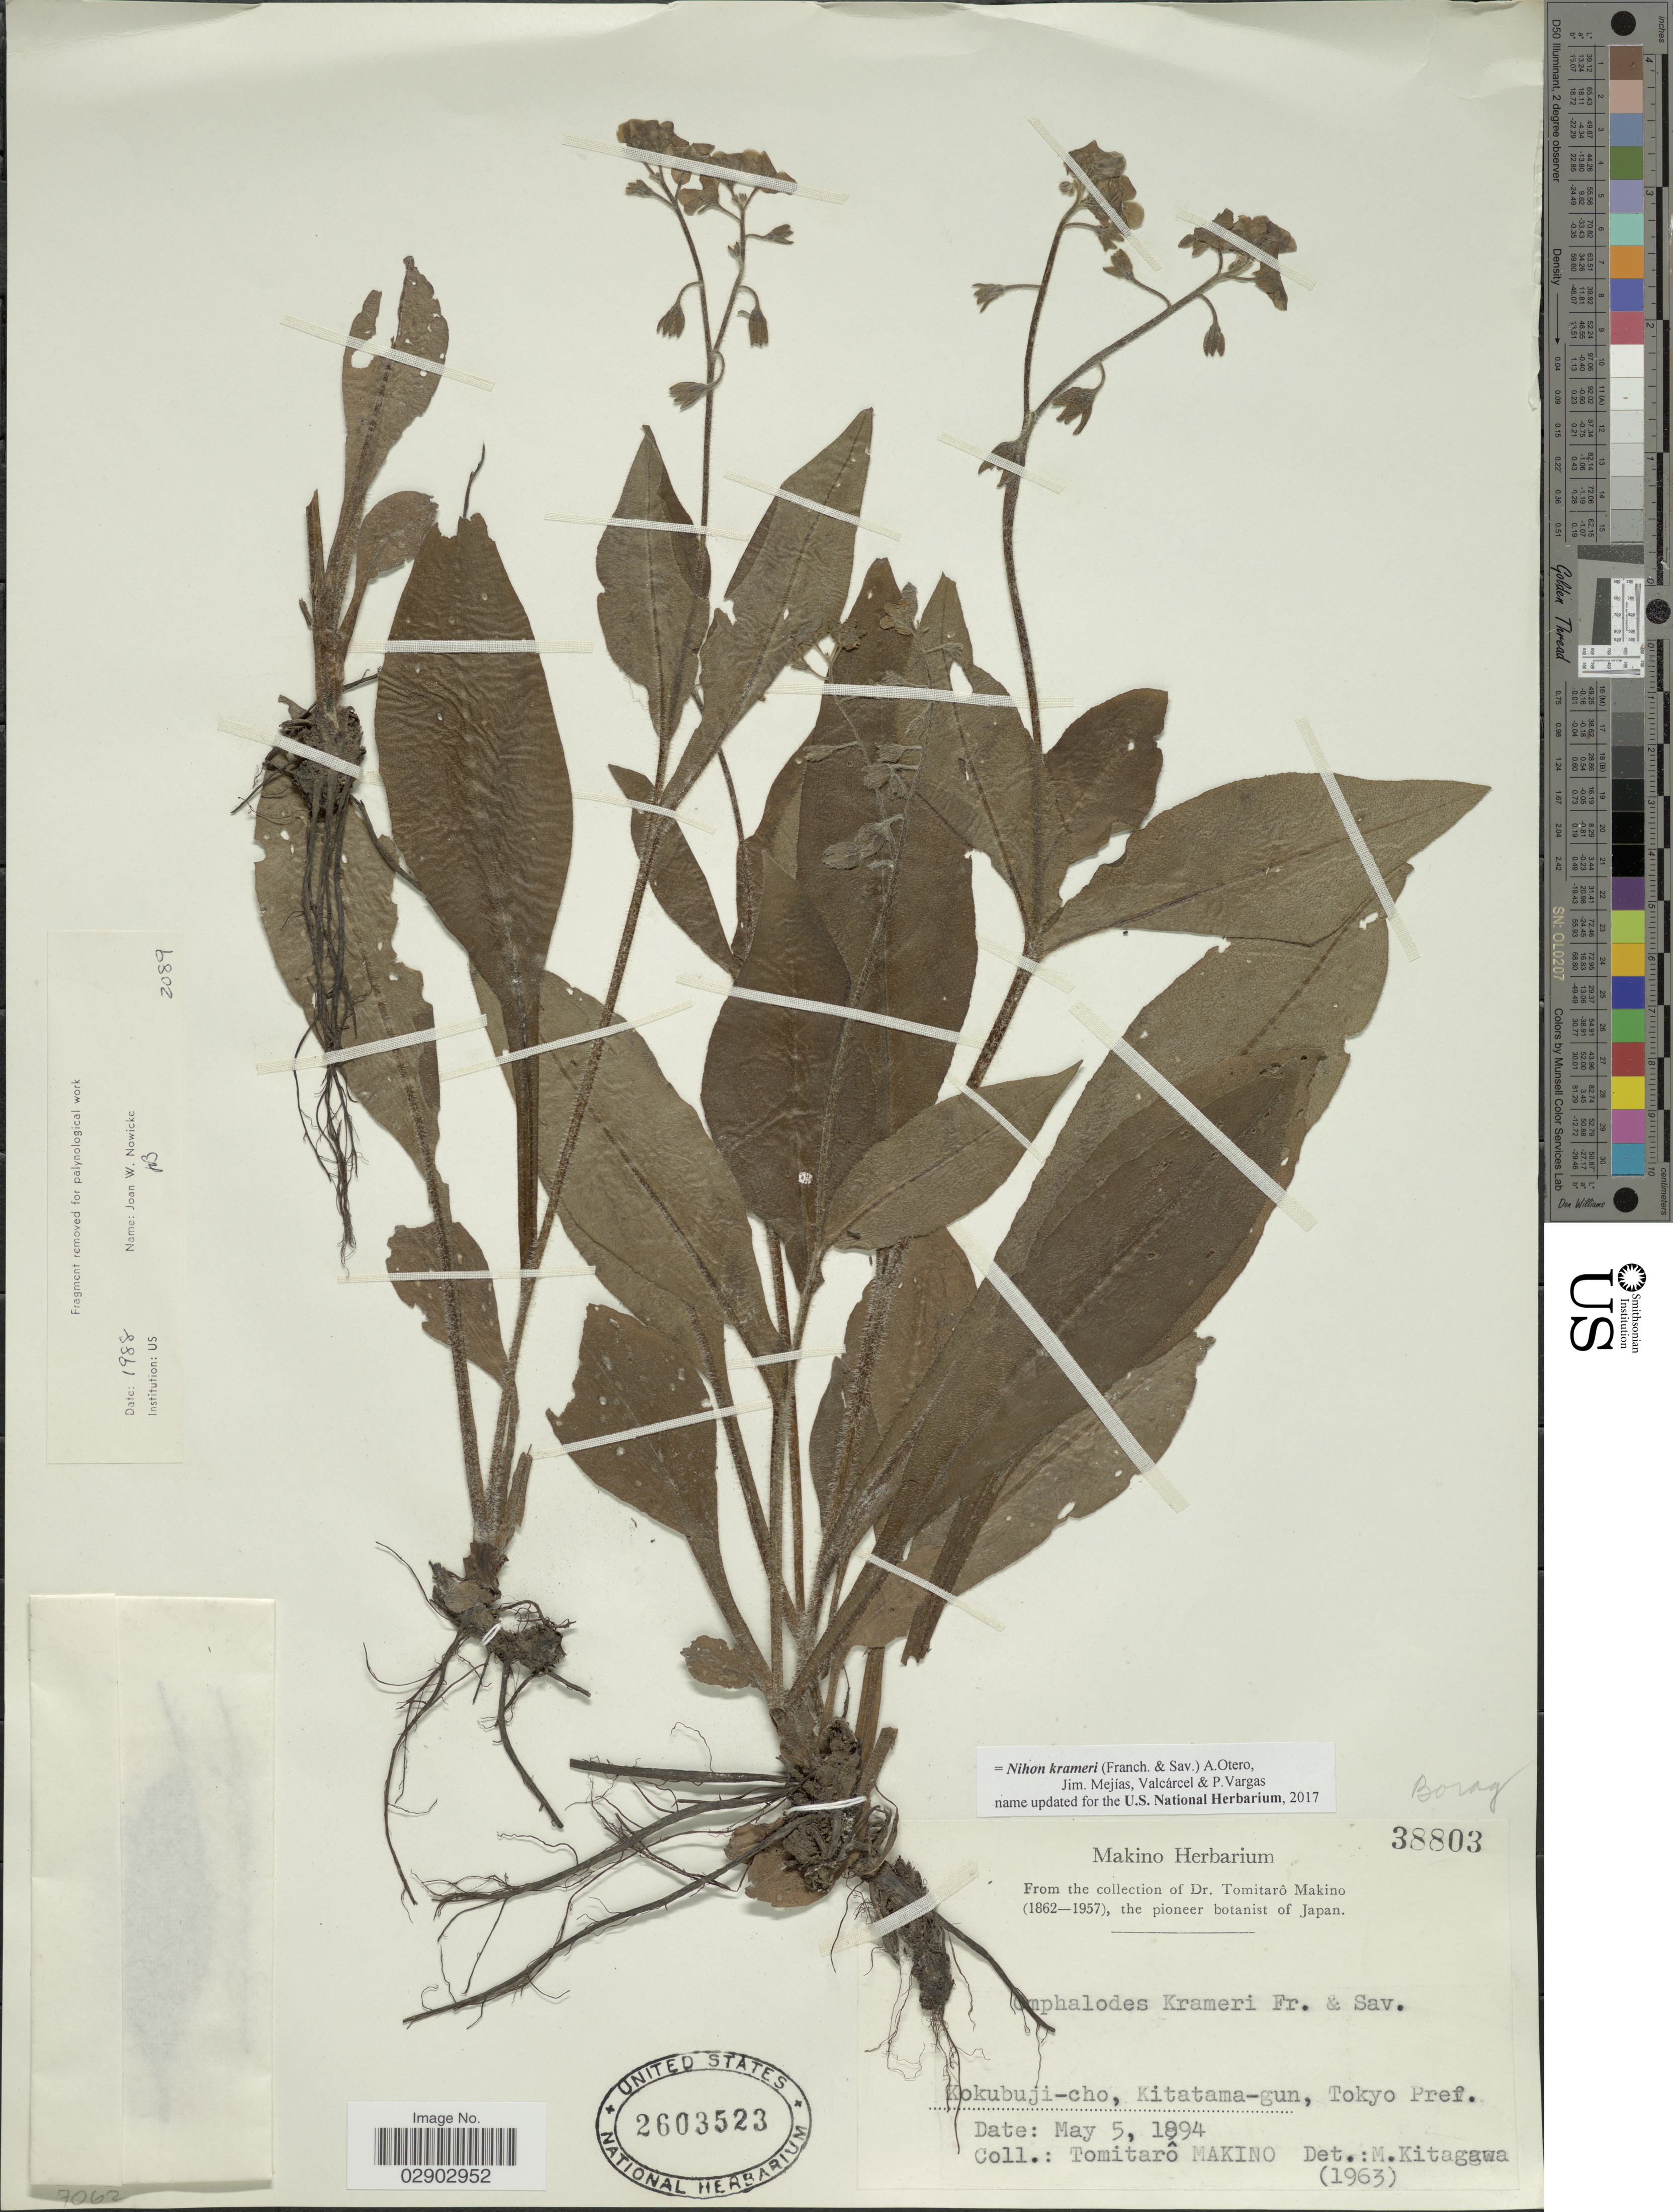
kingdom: Plantae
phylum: Tracheophyta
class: Magnoliopsida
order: Boraginales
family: Boraginaceae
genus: Nihon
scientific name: Nihon krameri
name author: (Franch. & Sav.) A.Otero et al.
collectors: T. Makino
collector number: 38803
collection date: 1894-05-05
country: Japan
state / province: Tokyo, Federal City of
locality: Kokubuji-cho, Kitatama-gun, Tokyo Pref.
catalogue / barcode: US 2603523